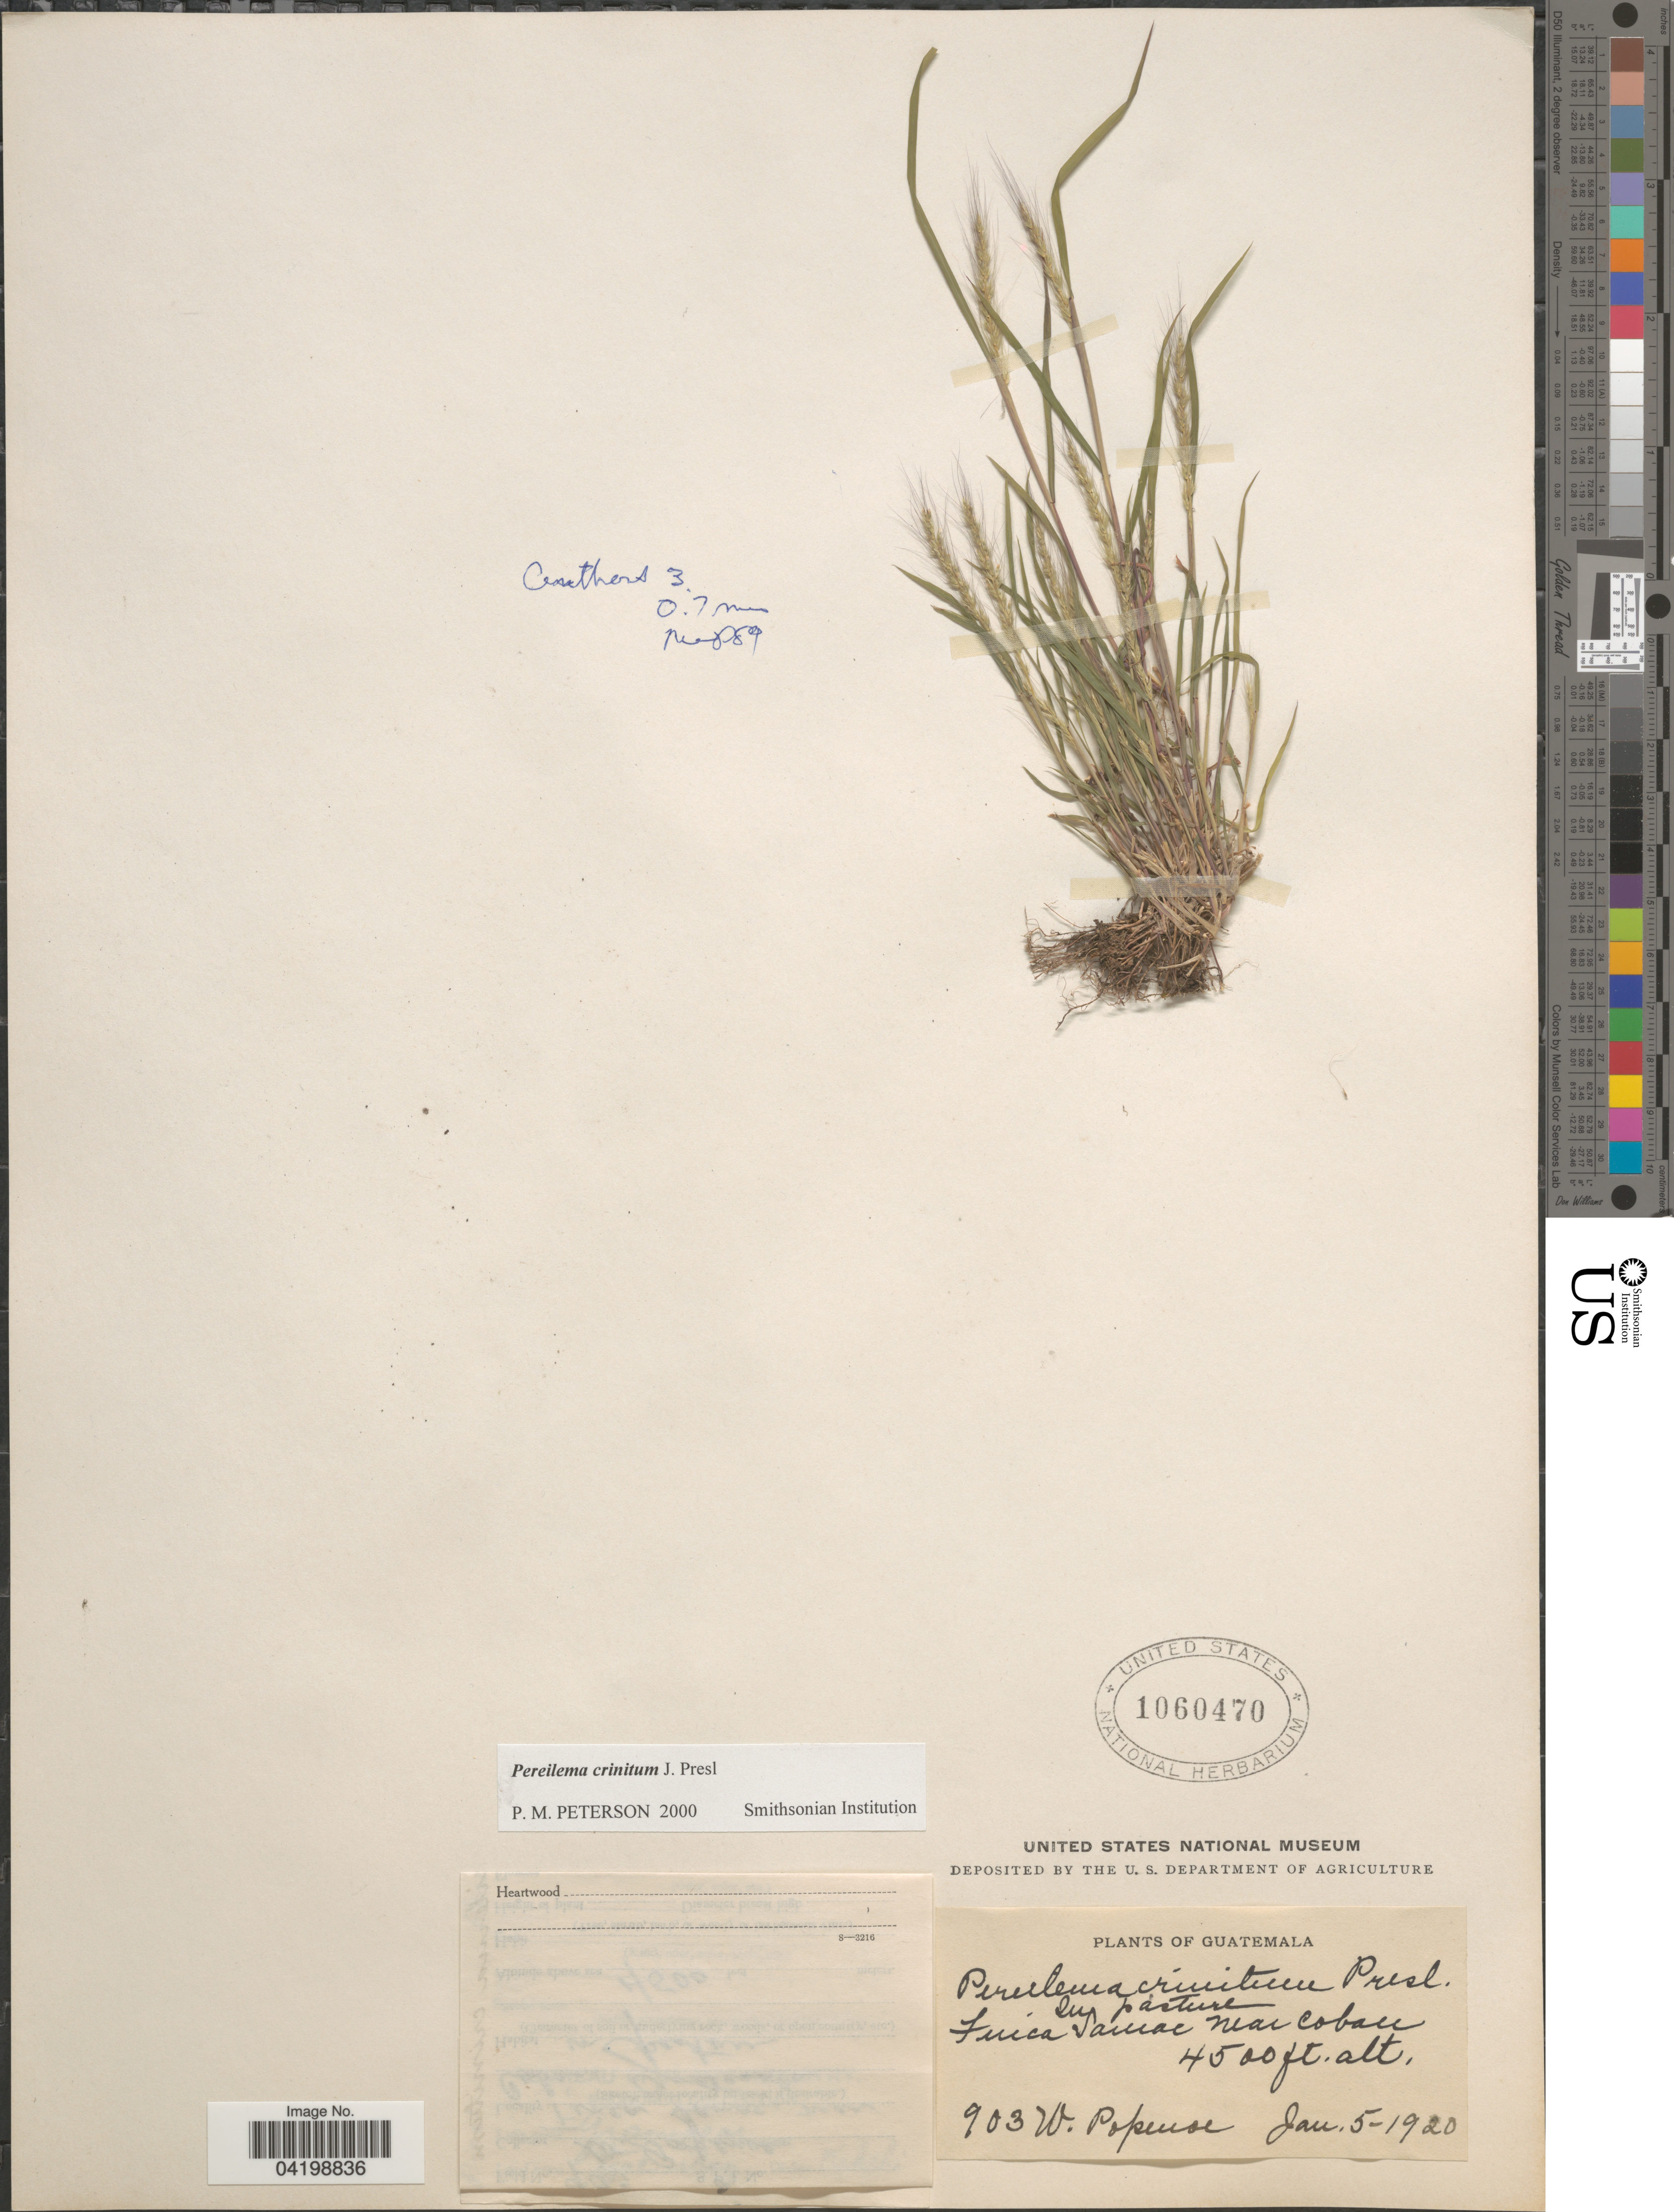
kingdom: Plantae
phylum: Tracheophyta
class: Liliopsida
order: Poales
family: Poaceae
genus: Muhlenbergia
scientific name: Muhlenbergia pereilema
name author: P.M. Peterson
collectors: W. Popenoe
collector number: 903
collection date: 1920-01-05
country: Guatemala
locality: Finca Samac near Coban.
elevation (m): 1372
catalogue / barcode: US 1060470